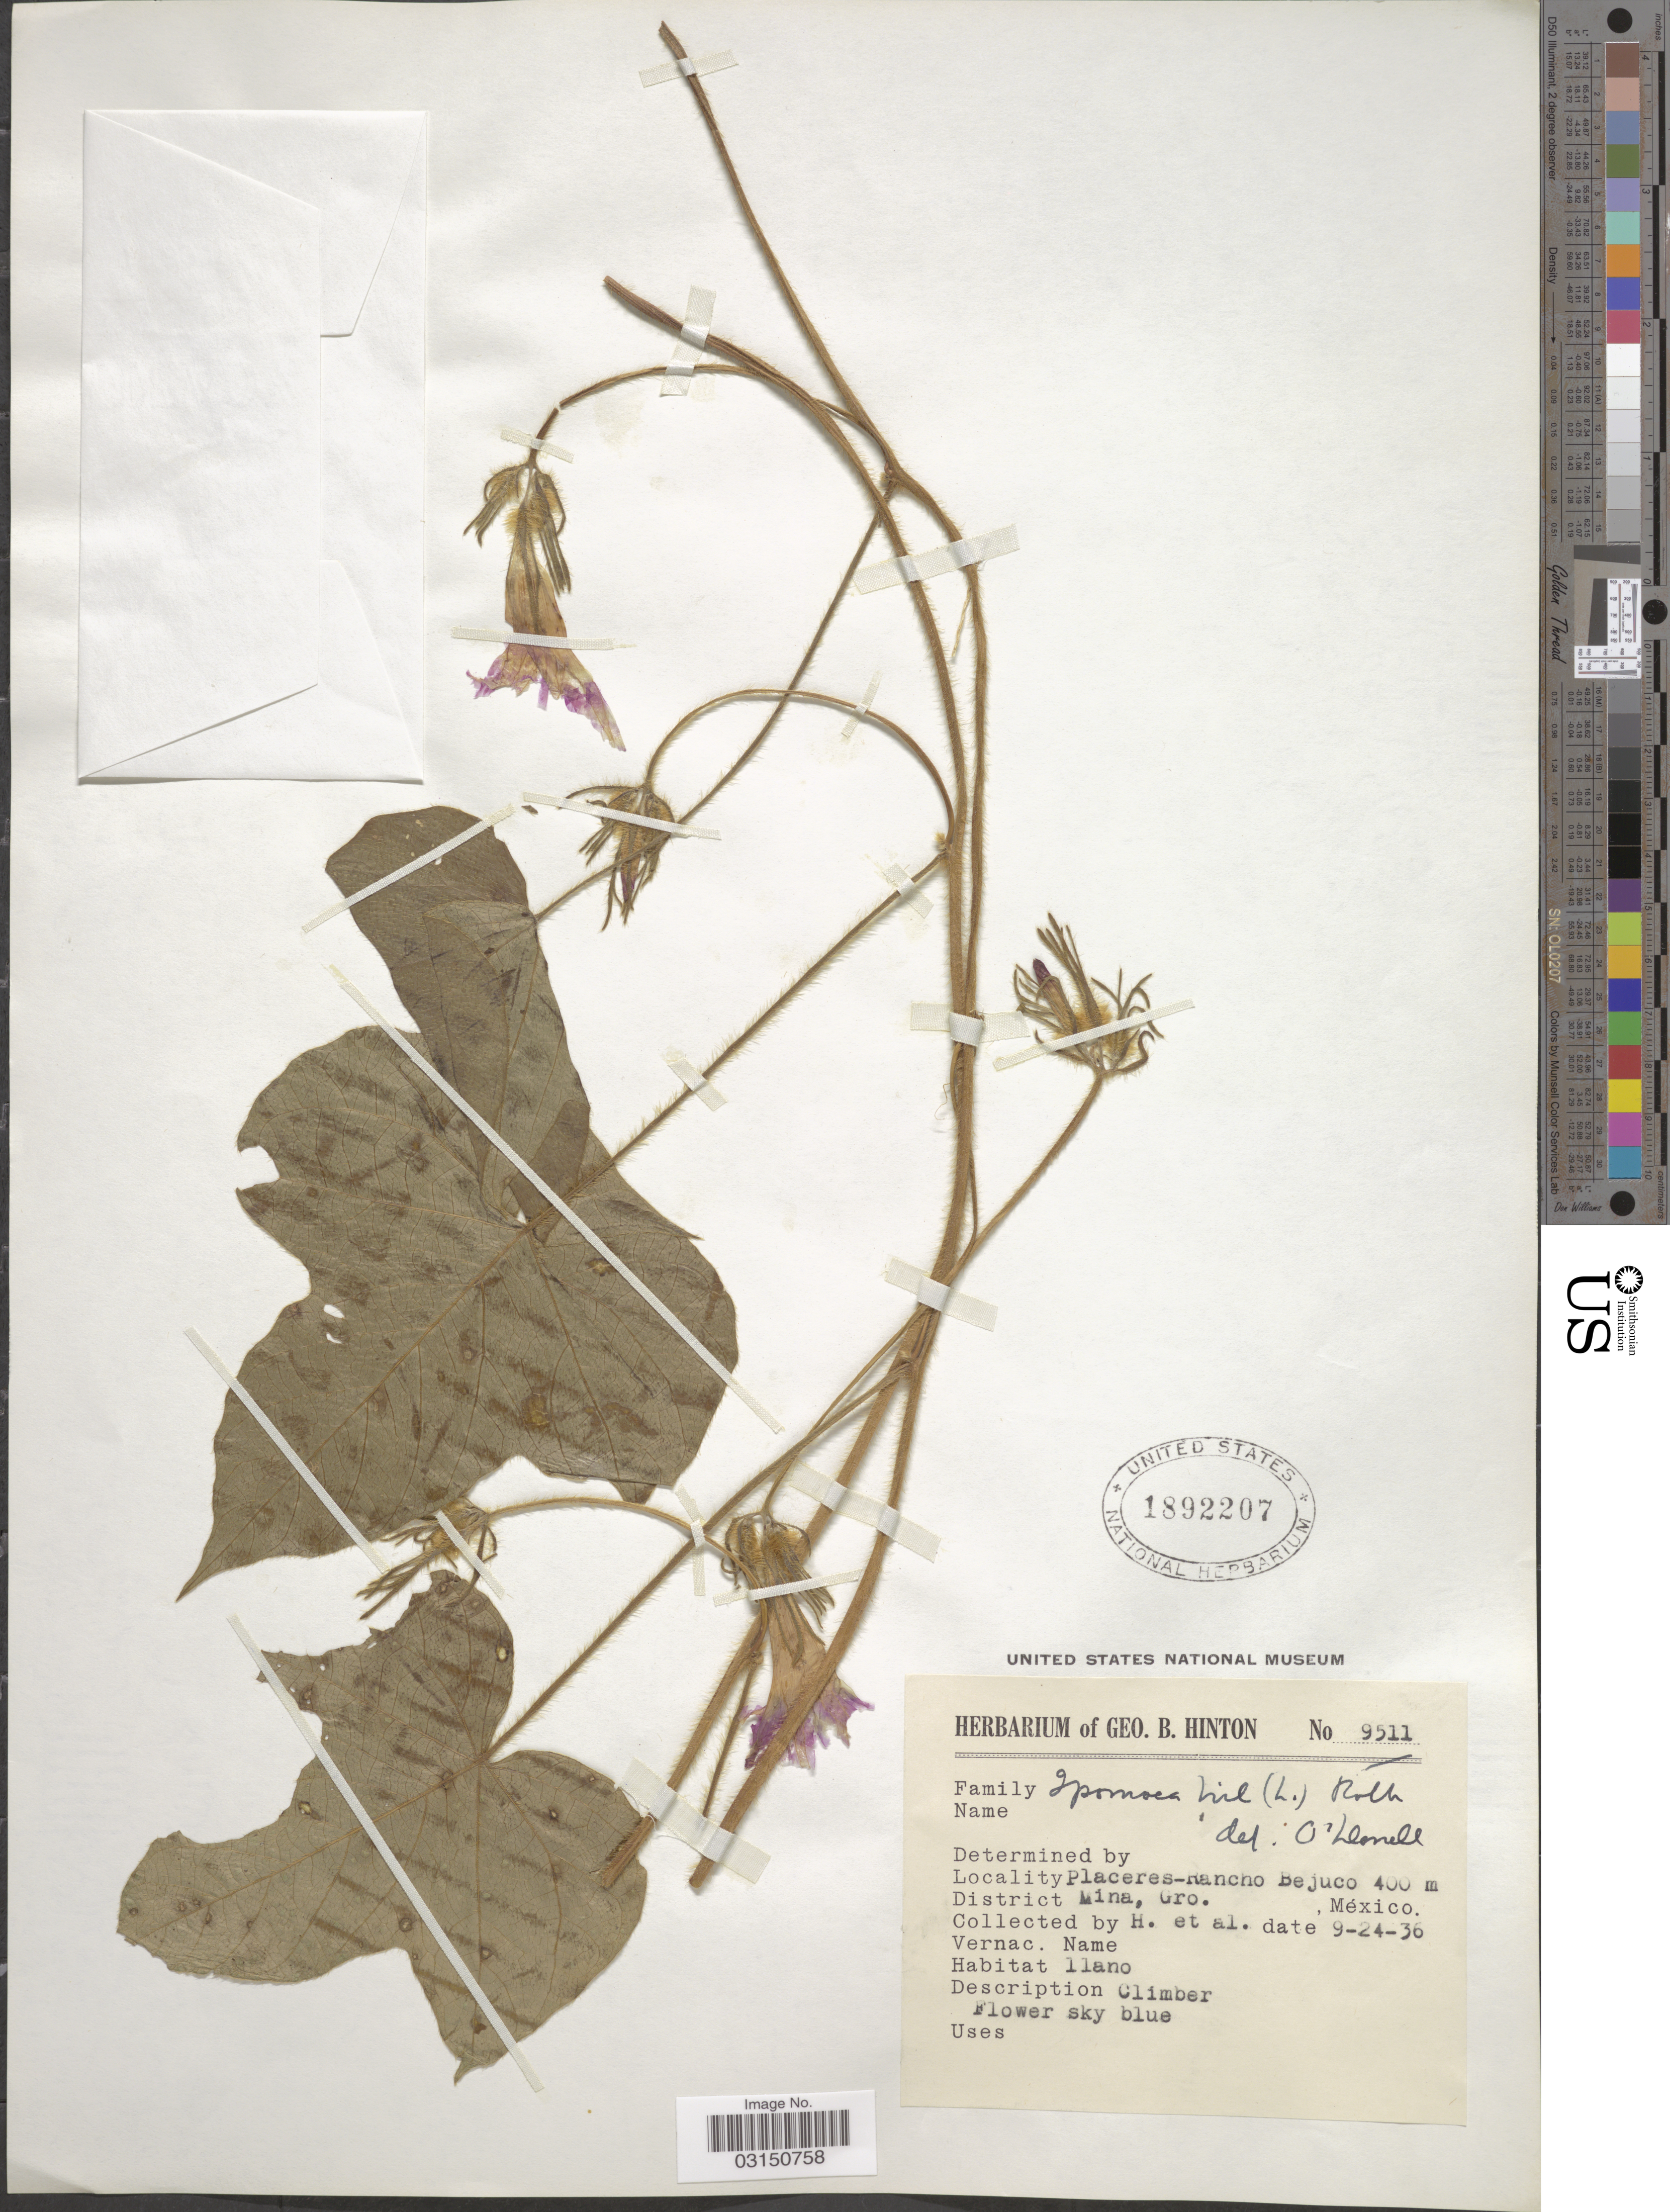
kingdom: Plantae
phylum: Tracheophyta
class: Magnoliopsida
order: Solanales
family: Convolvulaceae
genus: Ipomoea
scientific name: Ipomoea nil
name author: (L.) Roth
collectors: G. B. Hinton & et al.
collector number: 9511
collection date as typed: Transcribed d/m/y: 24/9/36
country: Mexico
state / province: Guerrero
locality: Placeres-Rancho Bejuco. District Mina.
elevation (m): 400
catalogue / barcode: US 1892207